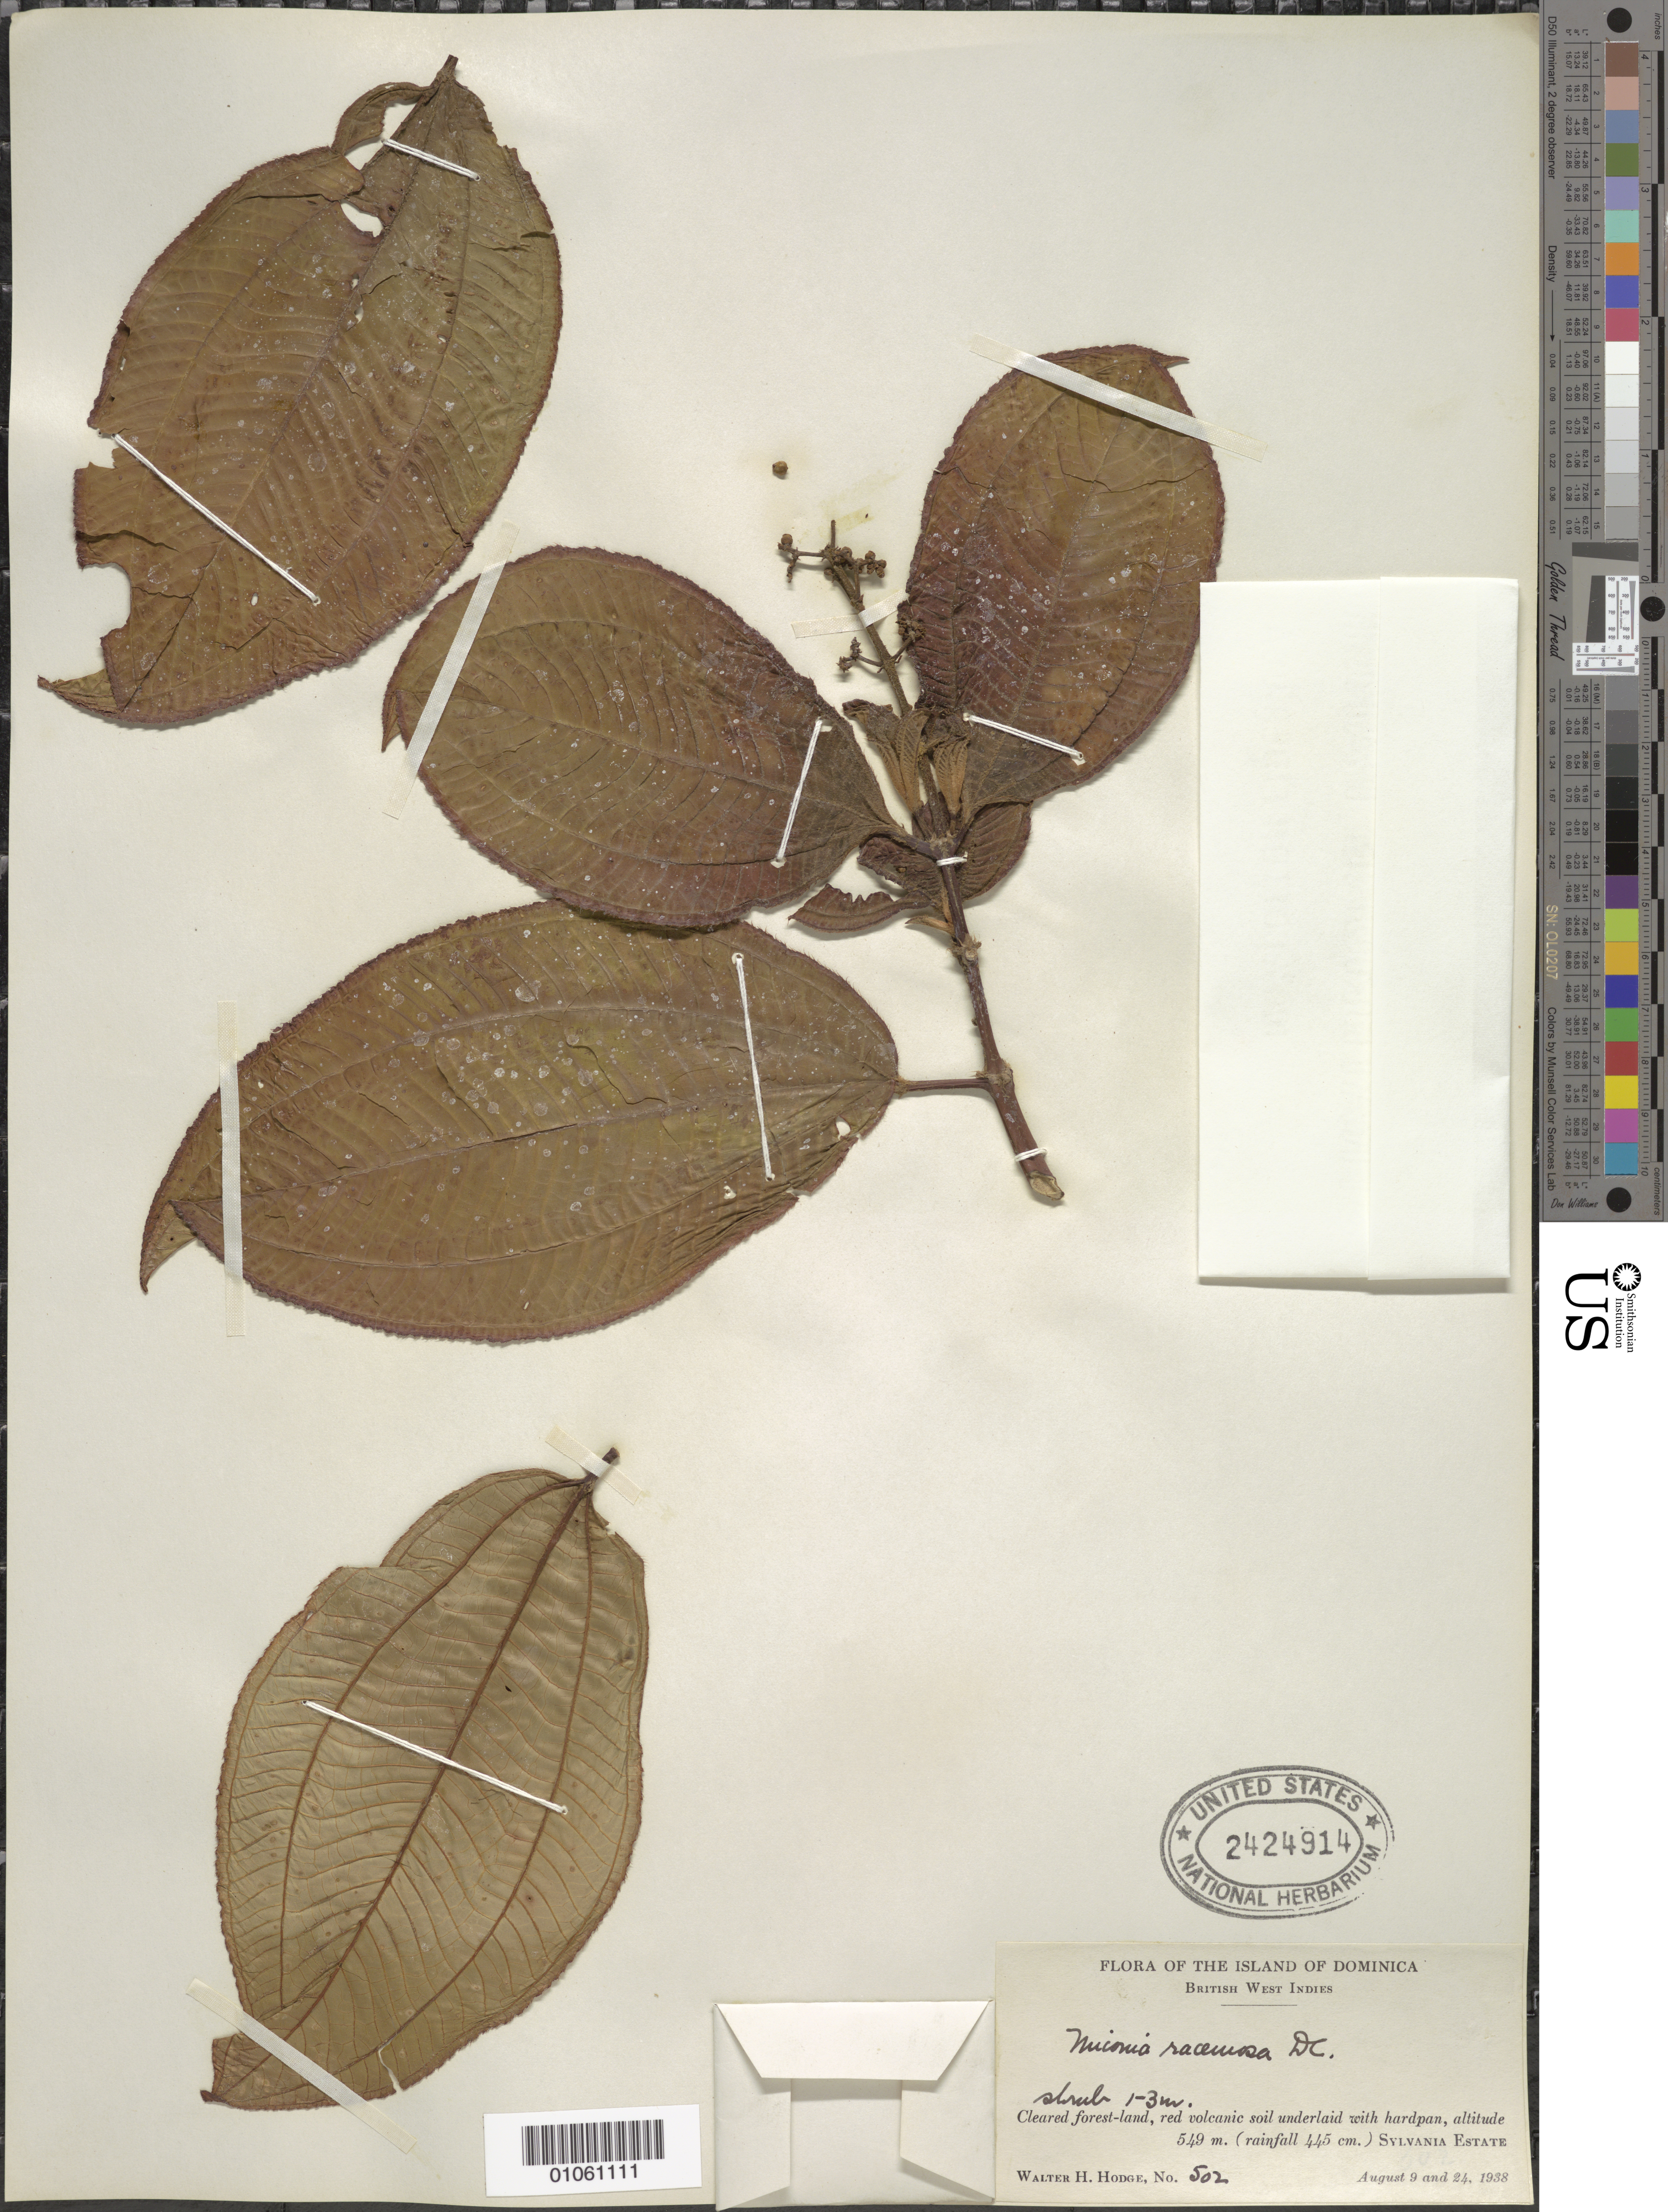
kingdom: Plantae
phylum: Tracheophyta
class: Magnoliopsida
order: Myrtales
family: Melastomataceae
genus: Miconia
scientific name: Miconia racemosa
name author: (Aubl.) DC.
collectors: W. Hodge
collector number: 502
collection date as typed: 09 Aug 1938 and 24 Aug 1938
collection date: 1938-08-09,1938-08-24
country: Dominica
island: Dominica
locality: Sylvania Estate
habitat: Cleared forest land, red volcanic soil underlaid with hardpan. Rainfall 445 cm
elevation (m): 549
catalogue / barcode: US 2424914